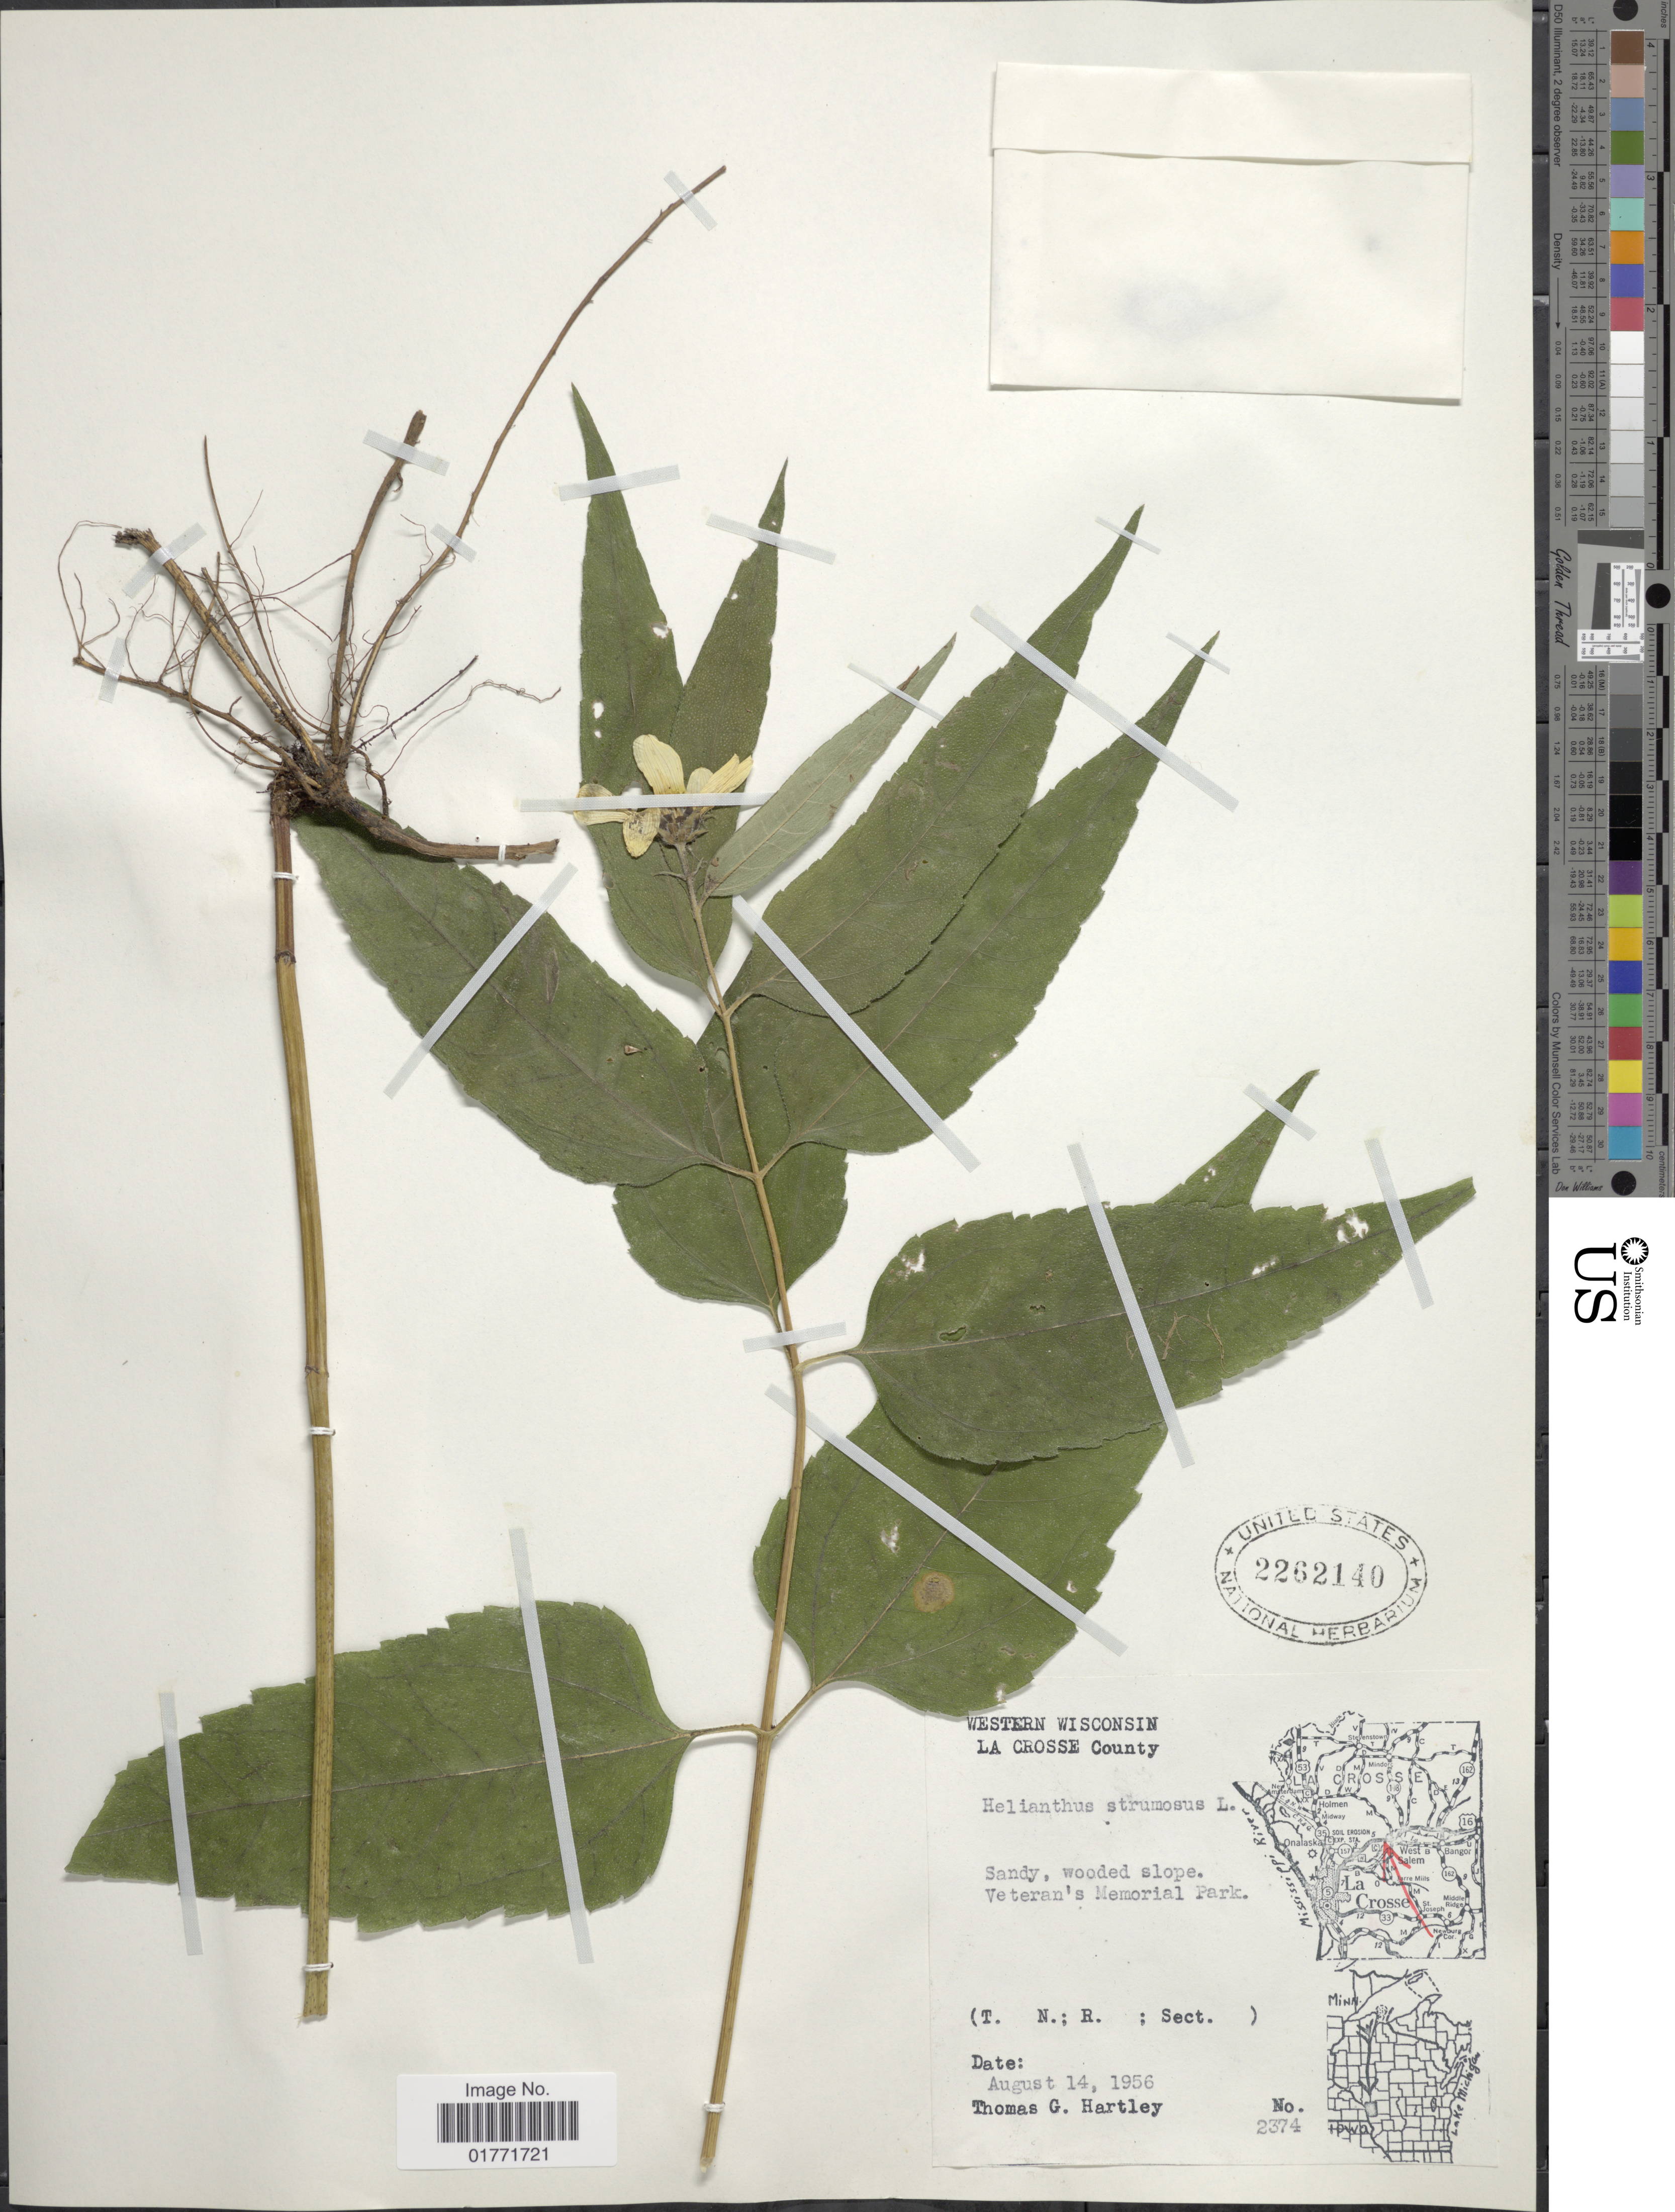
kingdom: Plantae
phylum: Tracheophyta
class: Magnoliopsida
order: Asterales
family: Asteraceae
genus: Helianthus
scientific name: Helianthus strumosus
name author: L.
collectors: T. G. Hartley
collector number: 2374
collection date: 1956-08-14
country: United States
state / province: Wisconsin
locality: Western Wisconsin, La Crosse County, Veteran's Memorial Park.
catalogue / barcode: US 2262140